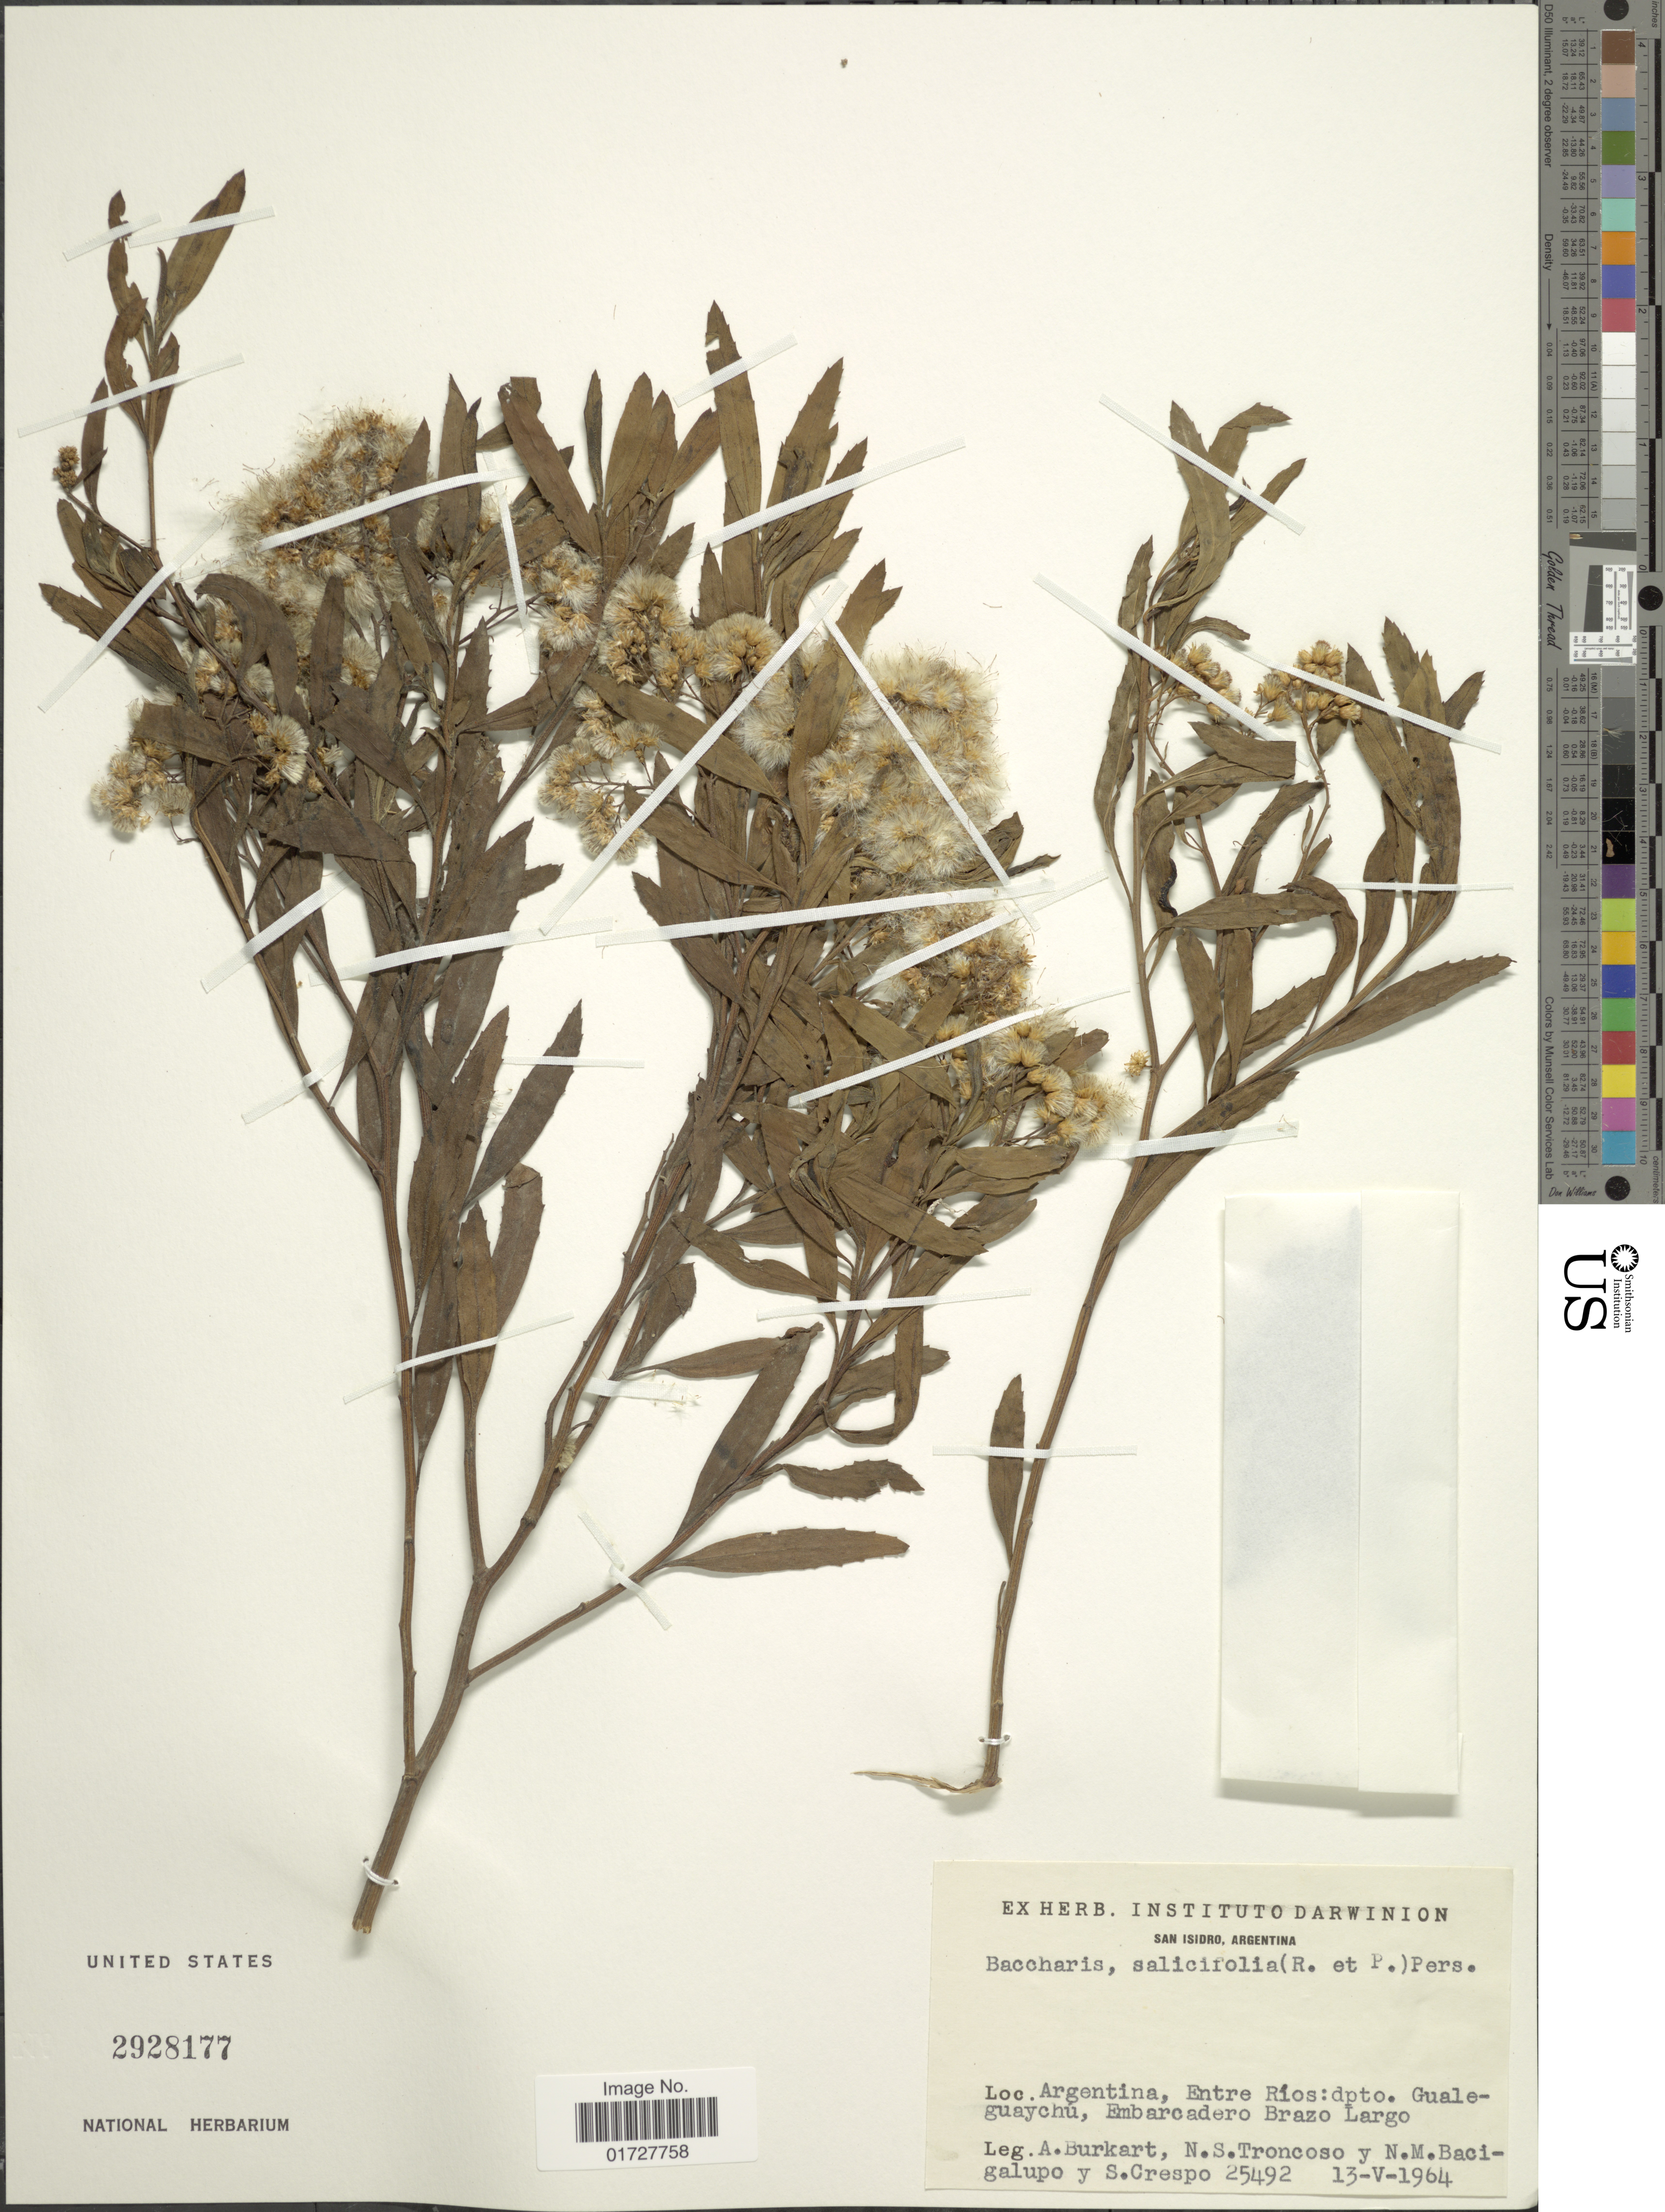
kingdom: Plantae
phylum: Tracheophyta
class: Magnoliopsida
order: Asterales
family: Asteraceae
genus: Baccharis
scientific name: Baccharis salicifolia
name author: (Ruiz & Pav.) Pers.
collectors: A. E. Burkart, N. Troncoso, N. M. Bacigalupo & S. Crespo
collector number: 25492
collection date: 1964-05-13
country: Argentina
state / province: Entre Rios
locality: Dpto. Gualeguaychu, Embarcadero Brazo Largo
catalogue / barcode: US 2928177